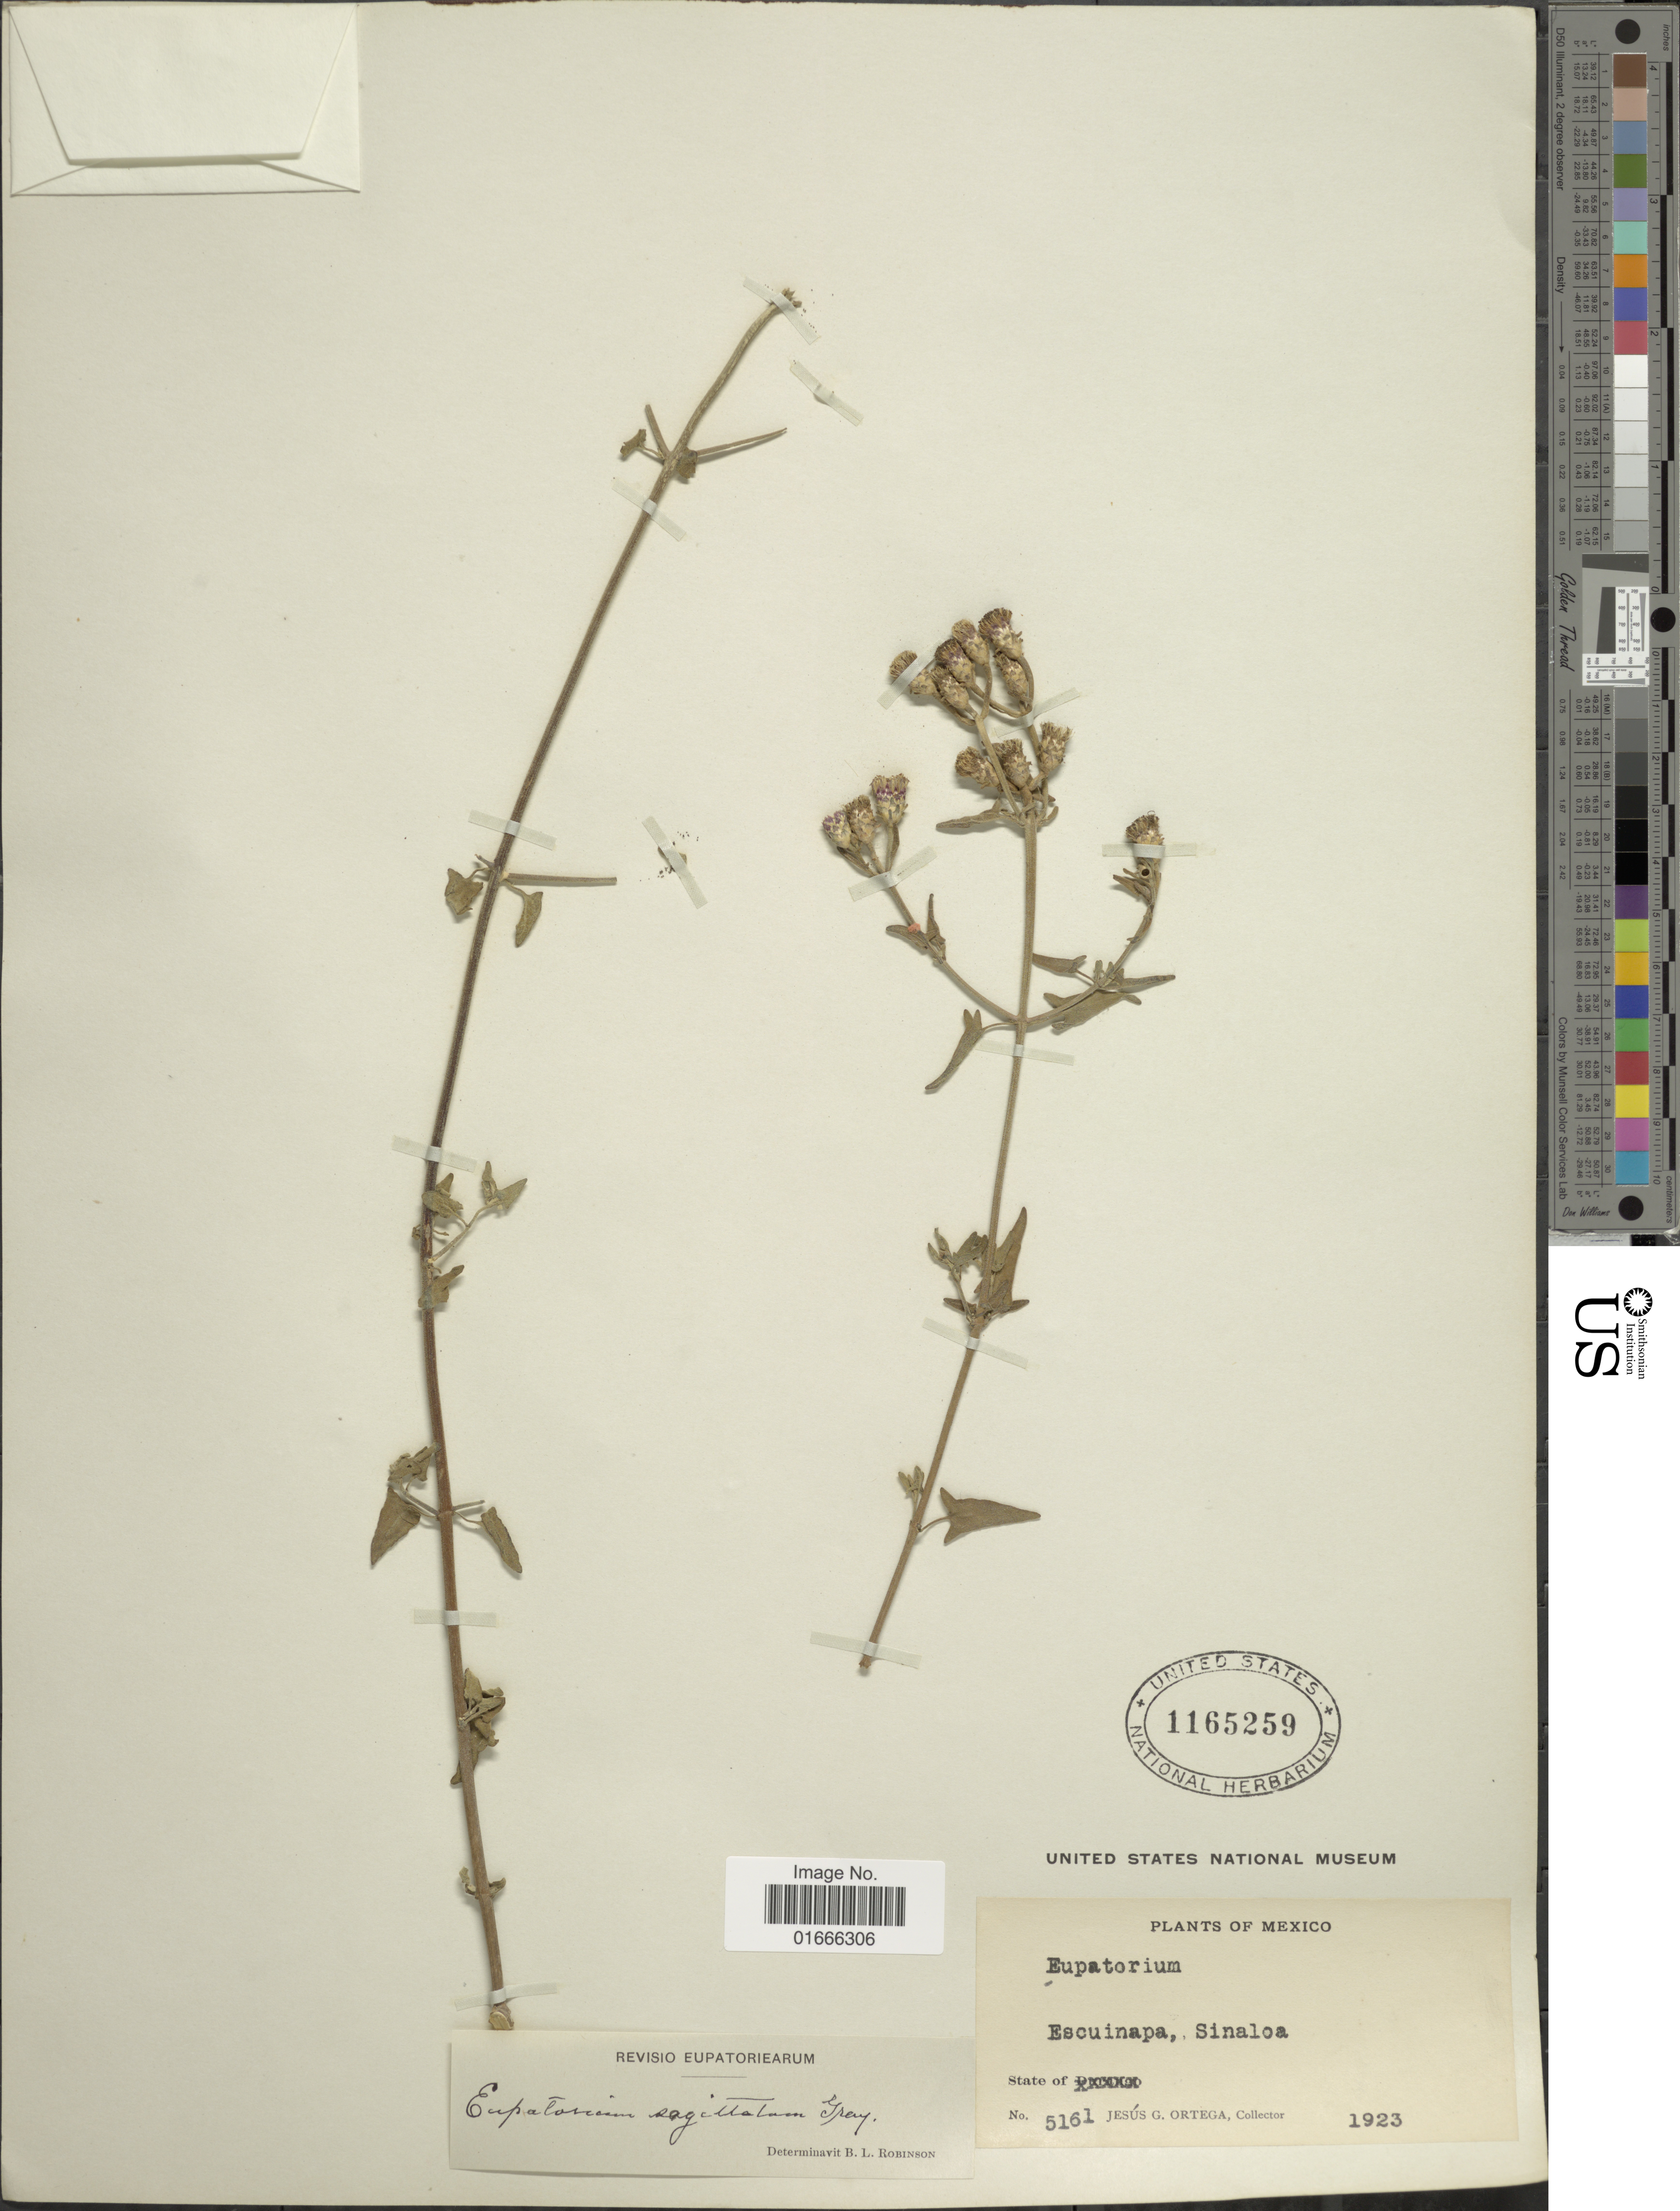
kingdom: Plantae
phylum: Tracheophyta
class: Magnoliopsida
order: Asterales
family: Asteraceae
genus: Chromolaena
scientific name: Chromolaena sagittata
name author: (A. Gray) R.M. King & H. Rob.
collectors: J. Ortega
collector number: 5161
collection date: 1923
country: Mexico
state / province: Sinaloa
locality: Escuinapa, Sinaloa.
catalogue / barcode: US 1165259